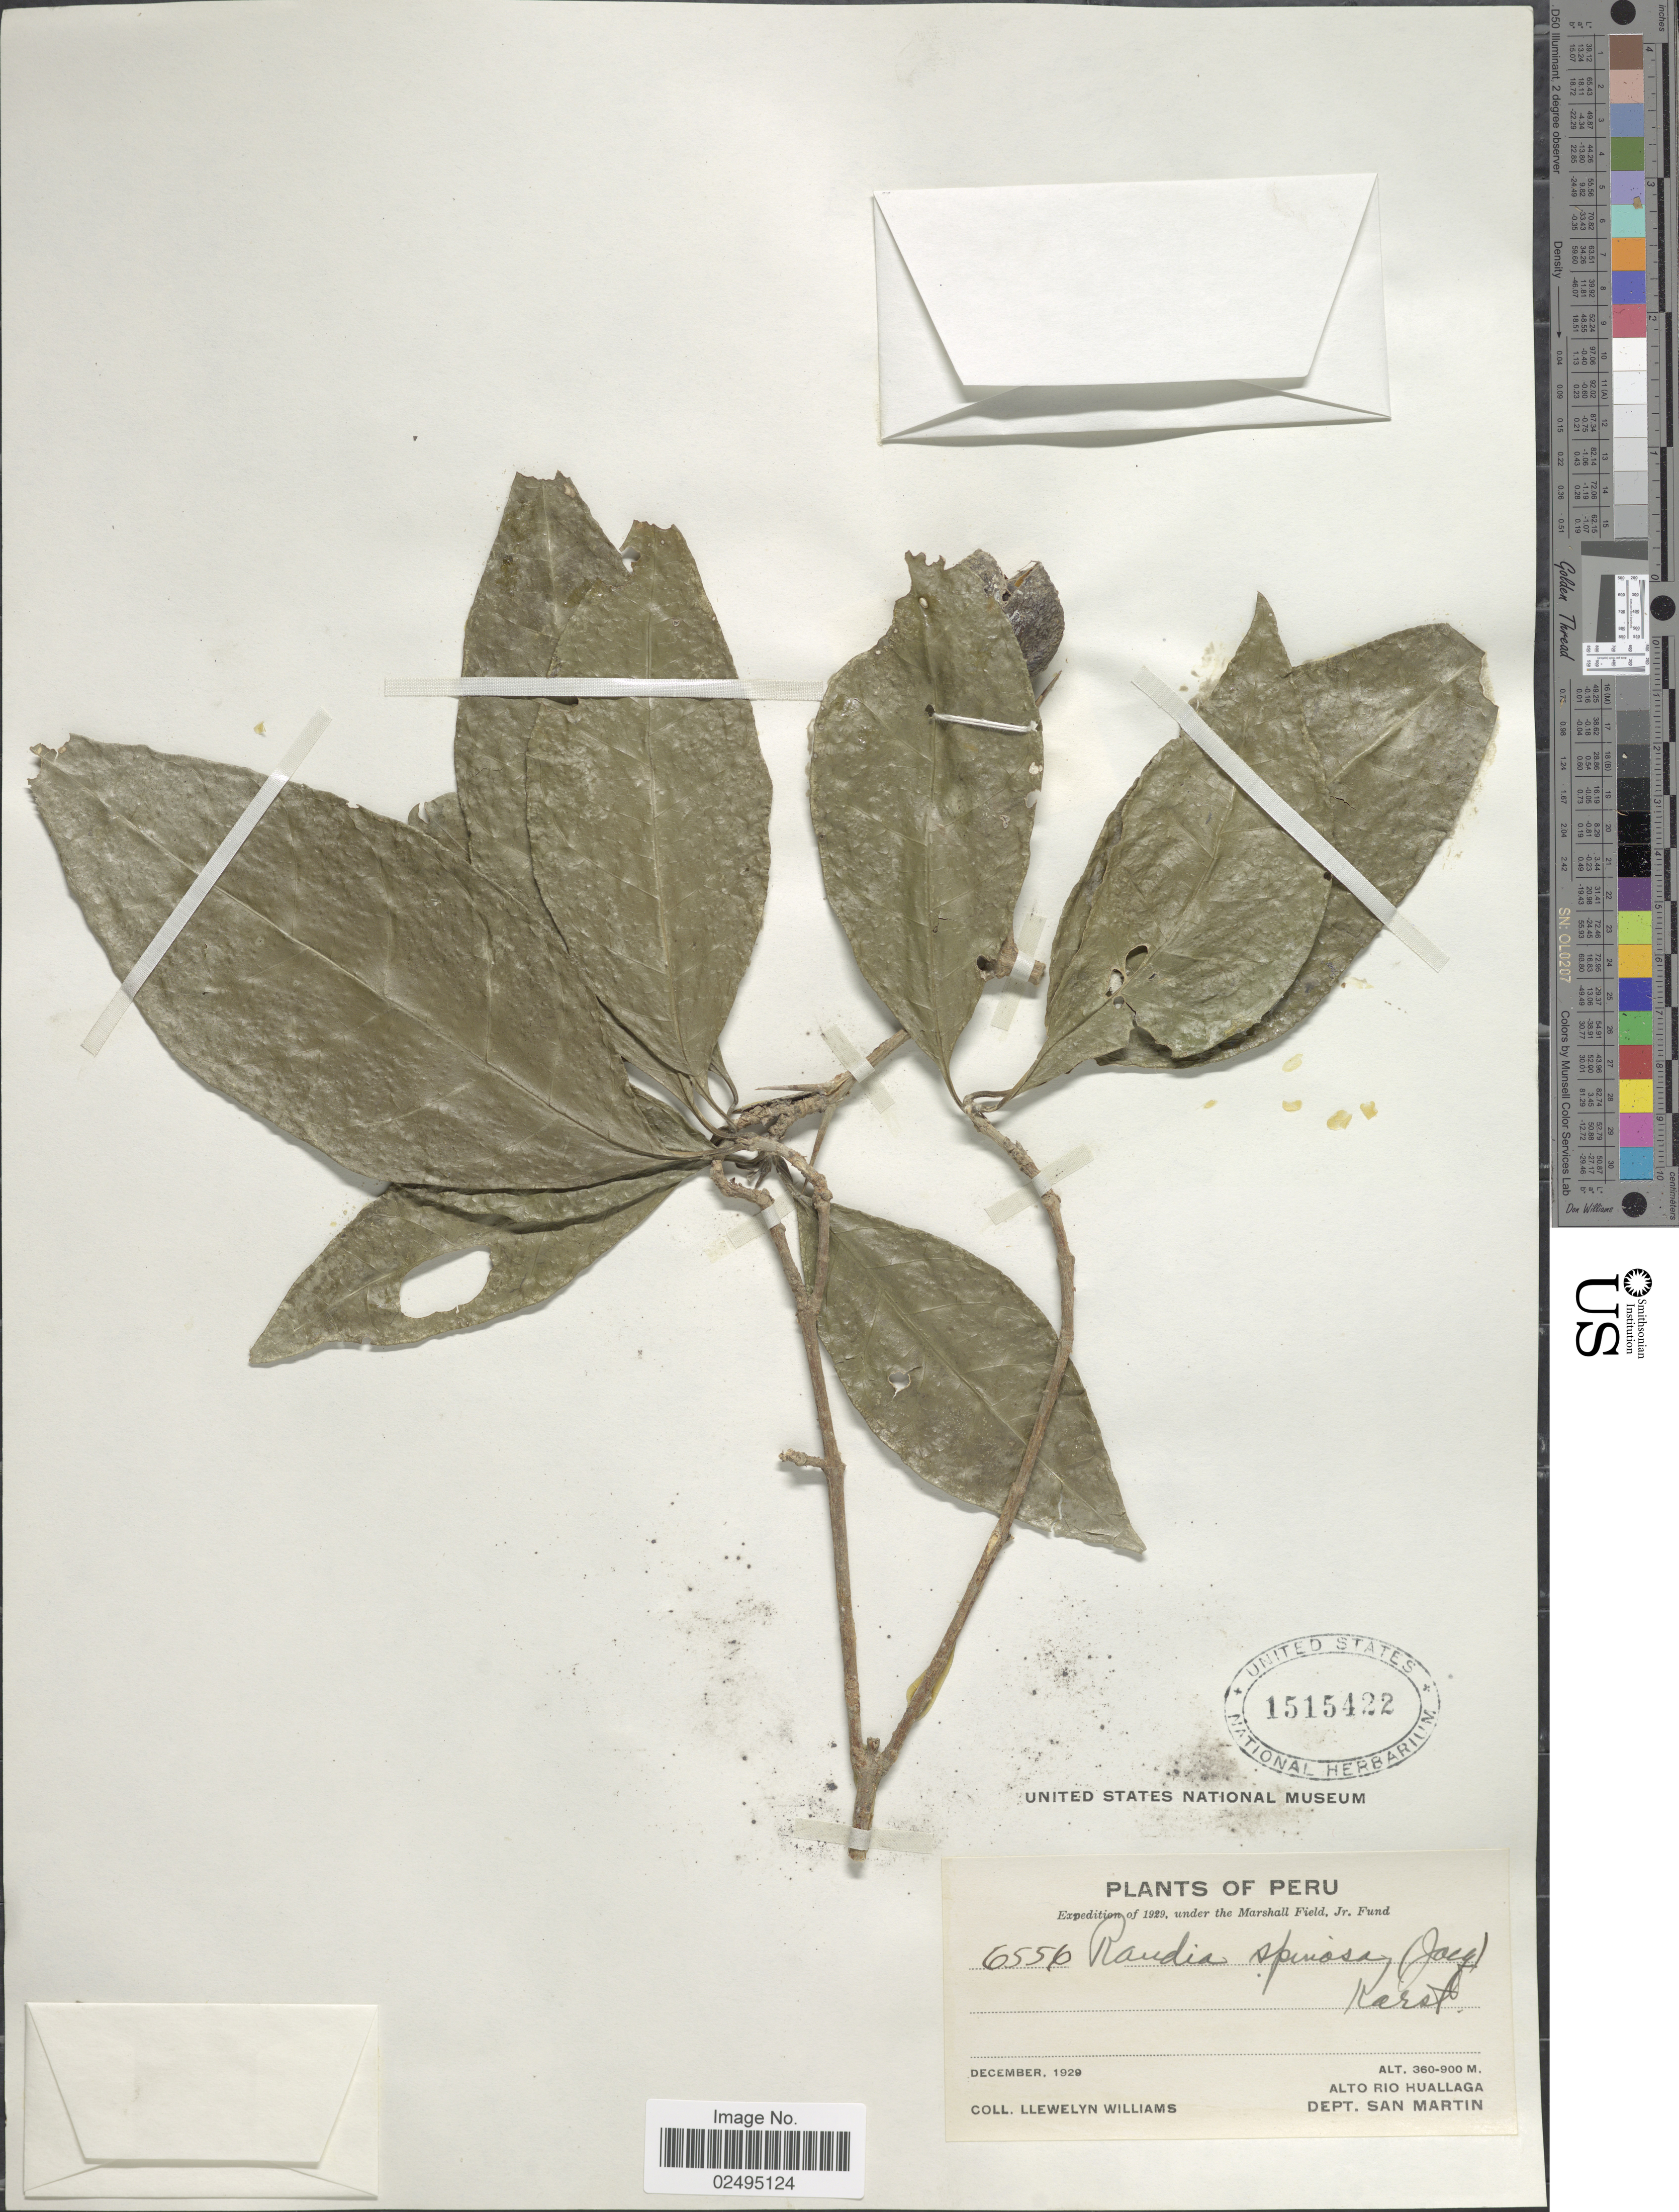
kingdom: Plantae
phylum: Tracheophyta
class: Magnoliopsida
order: Gentianales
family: Rubiaceae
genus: Randia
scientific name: Randia armata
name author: (Sw.) DC.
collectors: Ll. Williams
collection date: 1929-12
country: Peru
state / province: San Martín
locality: Alto Rio Huallaga,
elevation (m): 360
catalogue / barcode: US 1515422